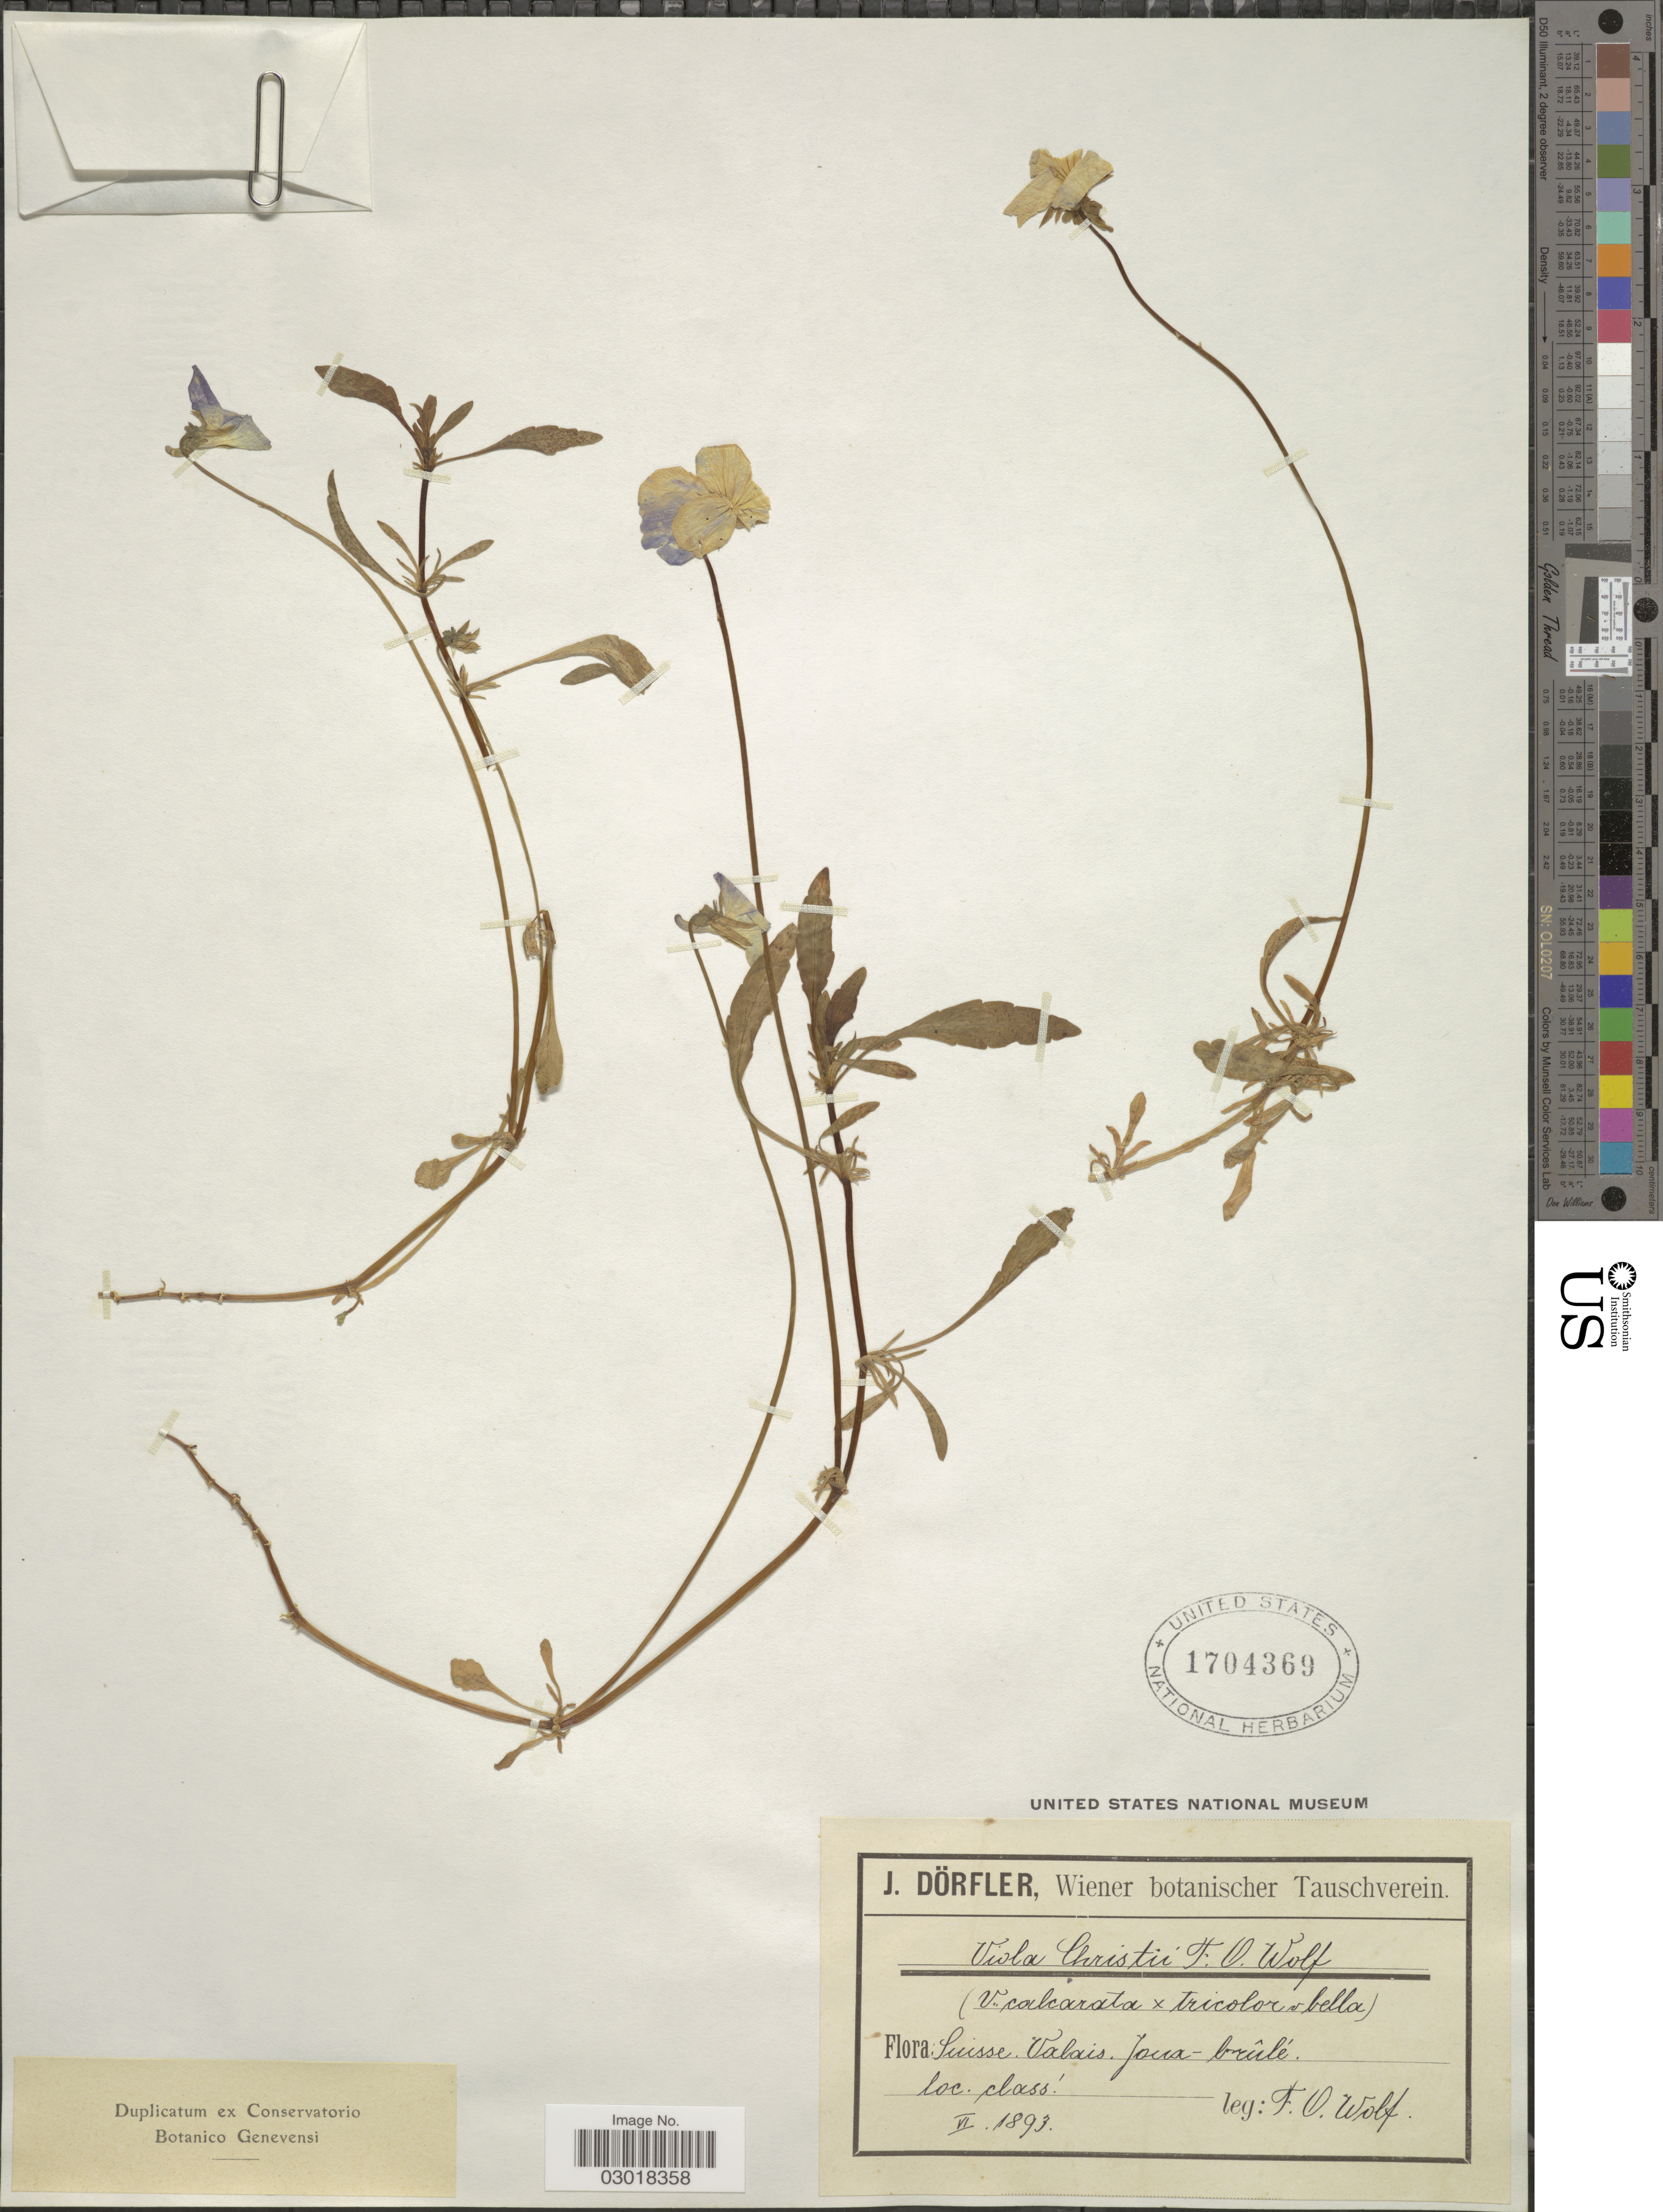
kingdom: Plantae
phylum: Tracheophyta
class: Magnoliopsida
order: Malpighiales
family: Violaceae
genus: Viola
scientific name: Viola christii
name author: W. Wolf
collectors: F. Wolf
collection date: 1893-06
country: Switzerland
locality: Valbais, Joua-brûlé loc. class'.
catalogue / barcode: US 1704369